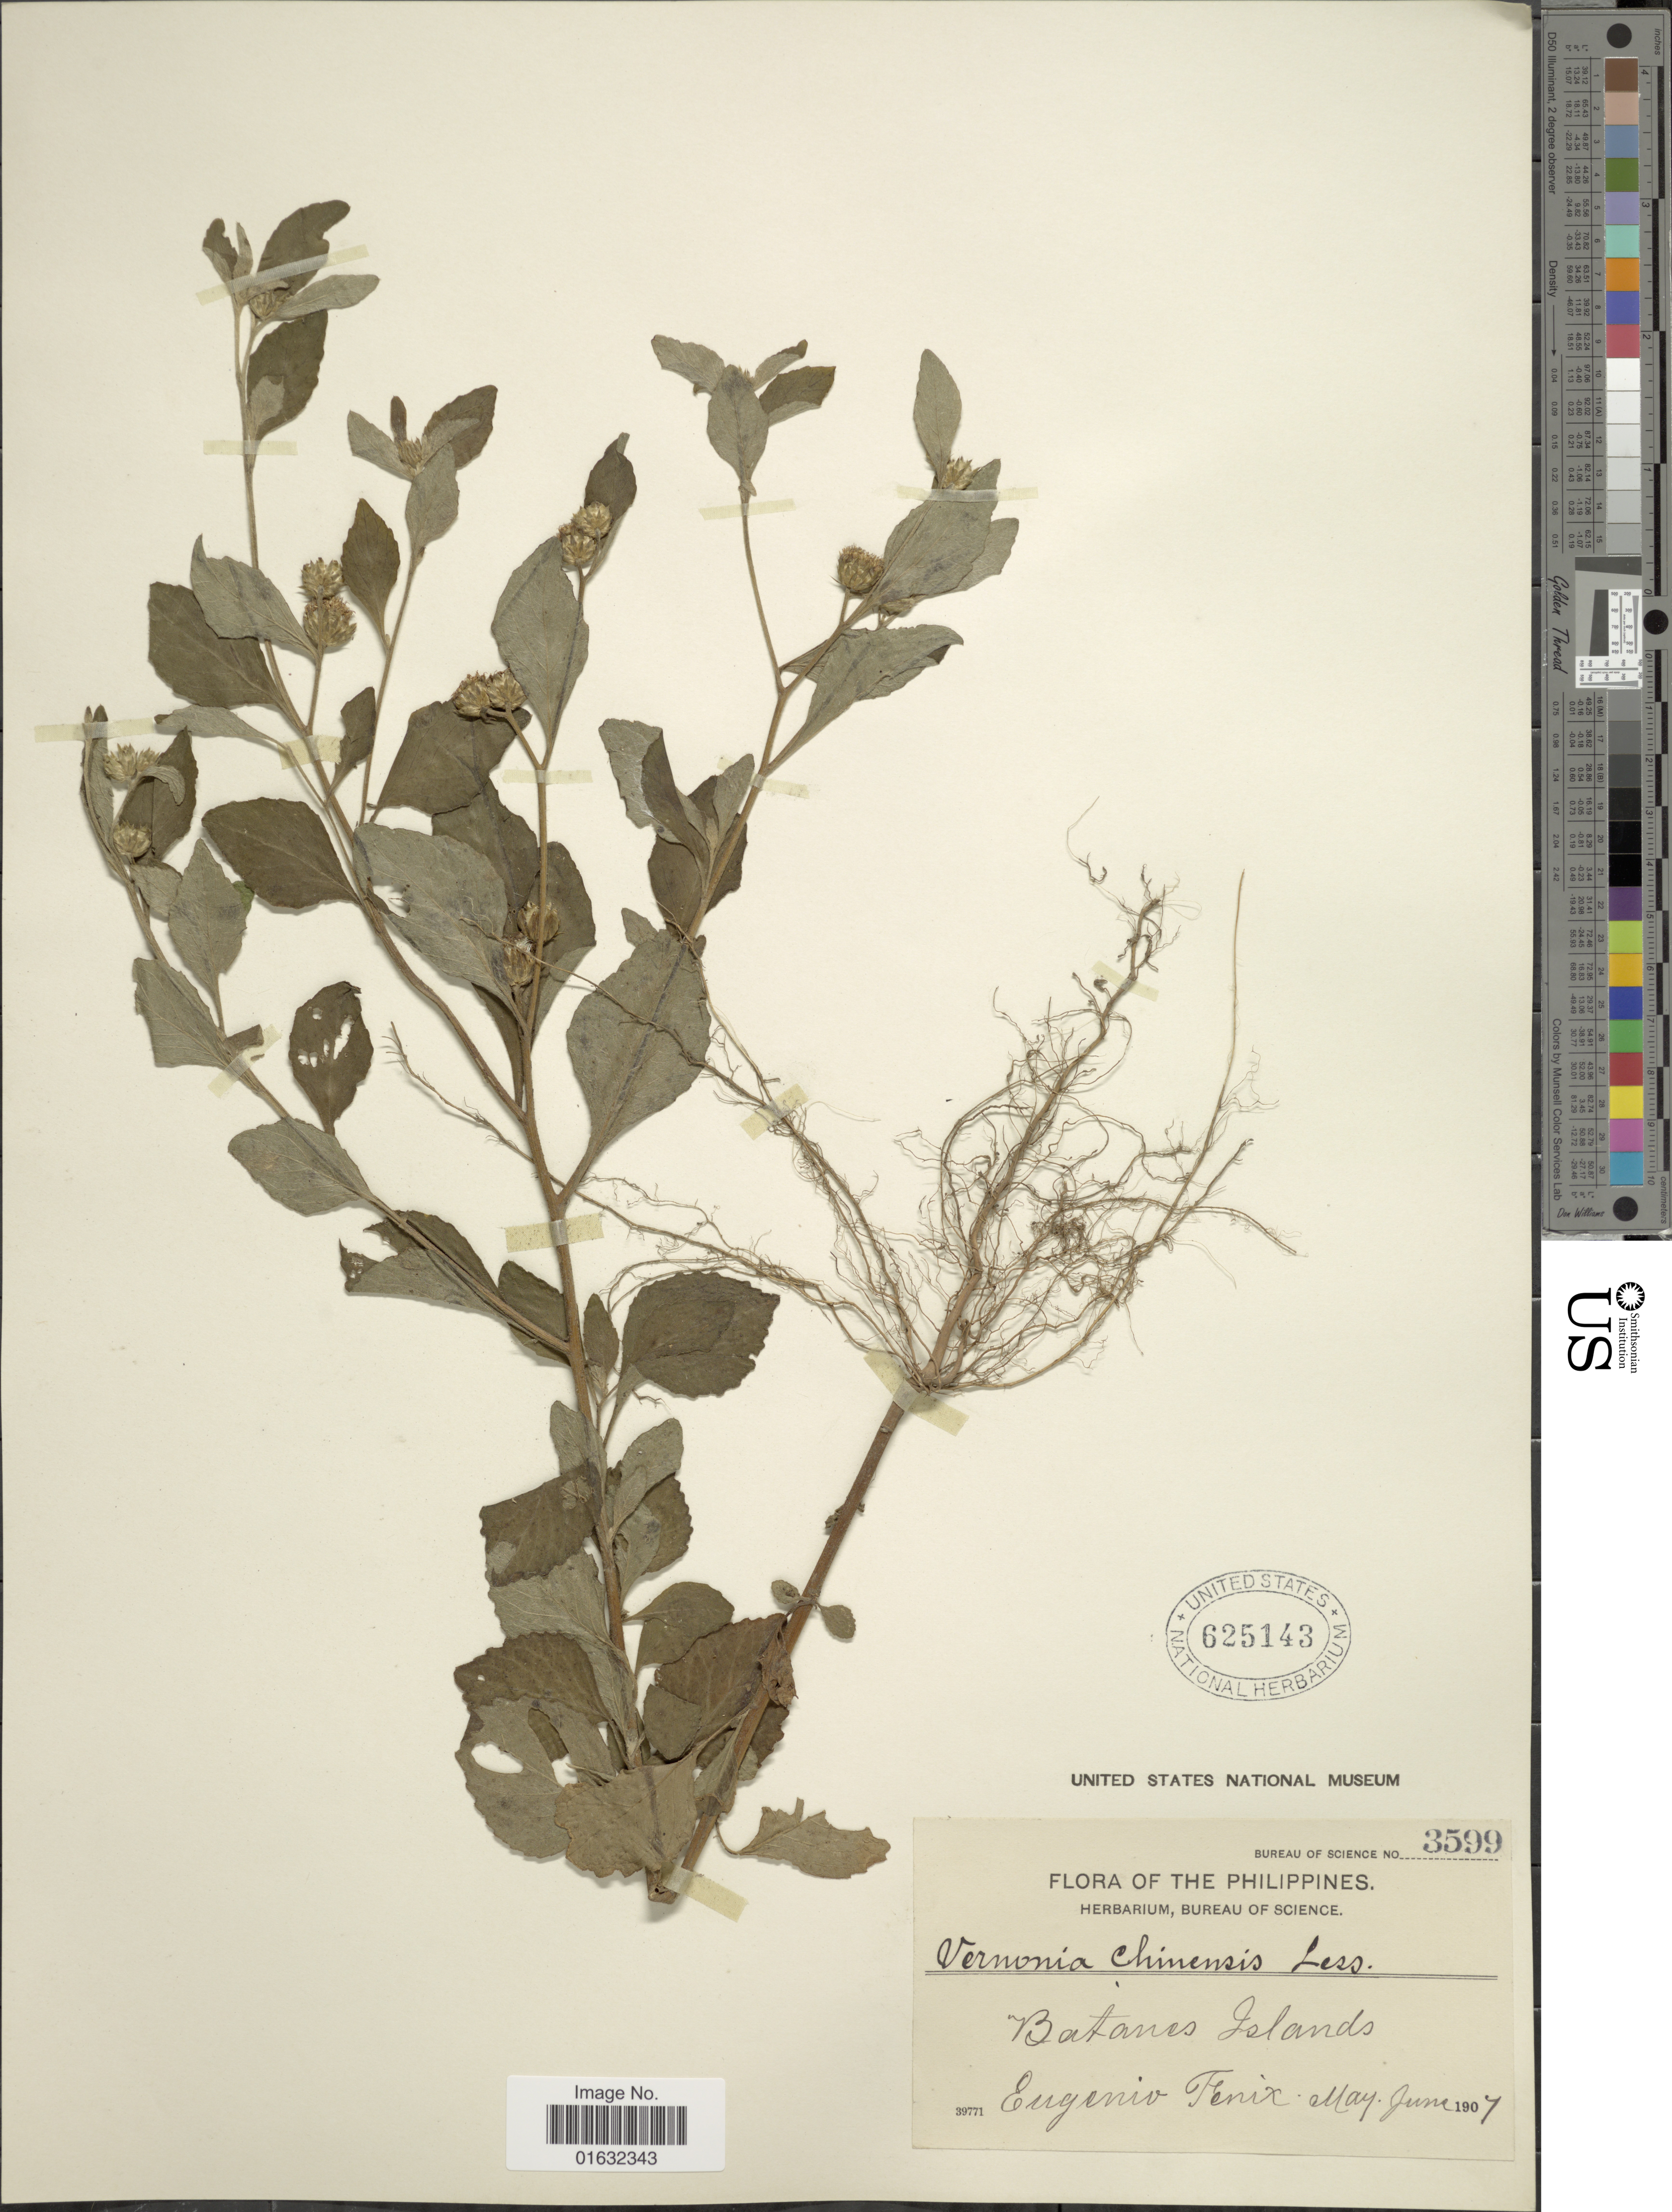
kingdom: Plantae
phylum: Tracheophyta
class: Magnoliopsida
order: Asterales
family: Asteraceae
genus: Cyanthillium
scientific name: Cyanthillium patulum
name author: (Aiton) H. Rob.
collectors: E. Fénix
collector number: Bureau Of Science 3599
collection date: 1907-05/1907-06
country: Philippines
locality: Batanes Islands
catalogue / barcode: US 625143